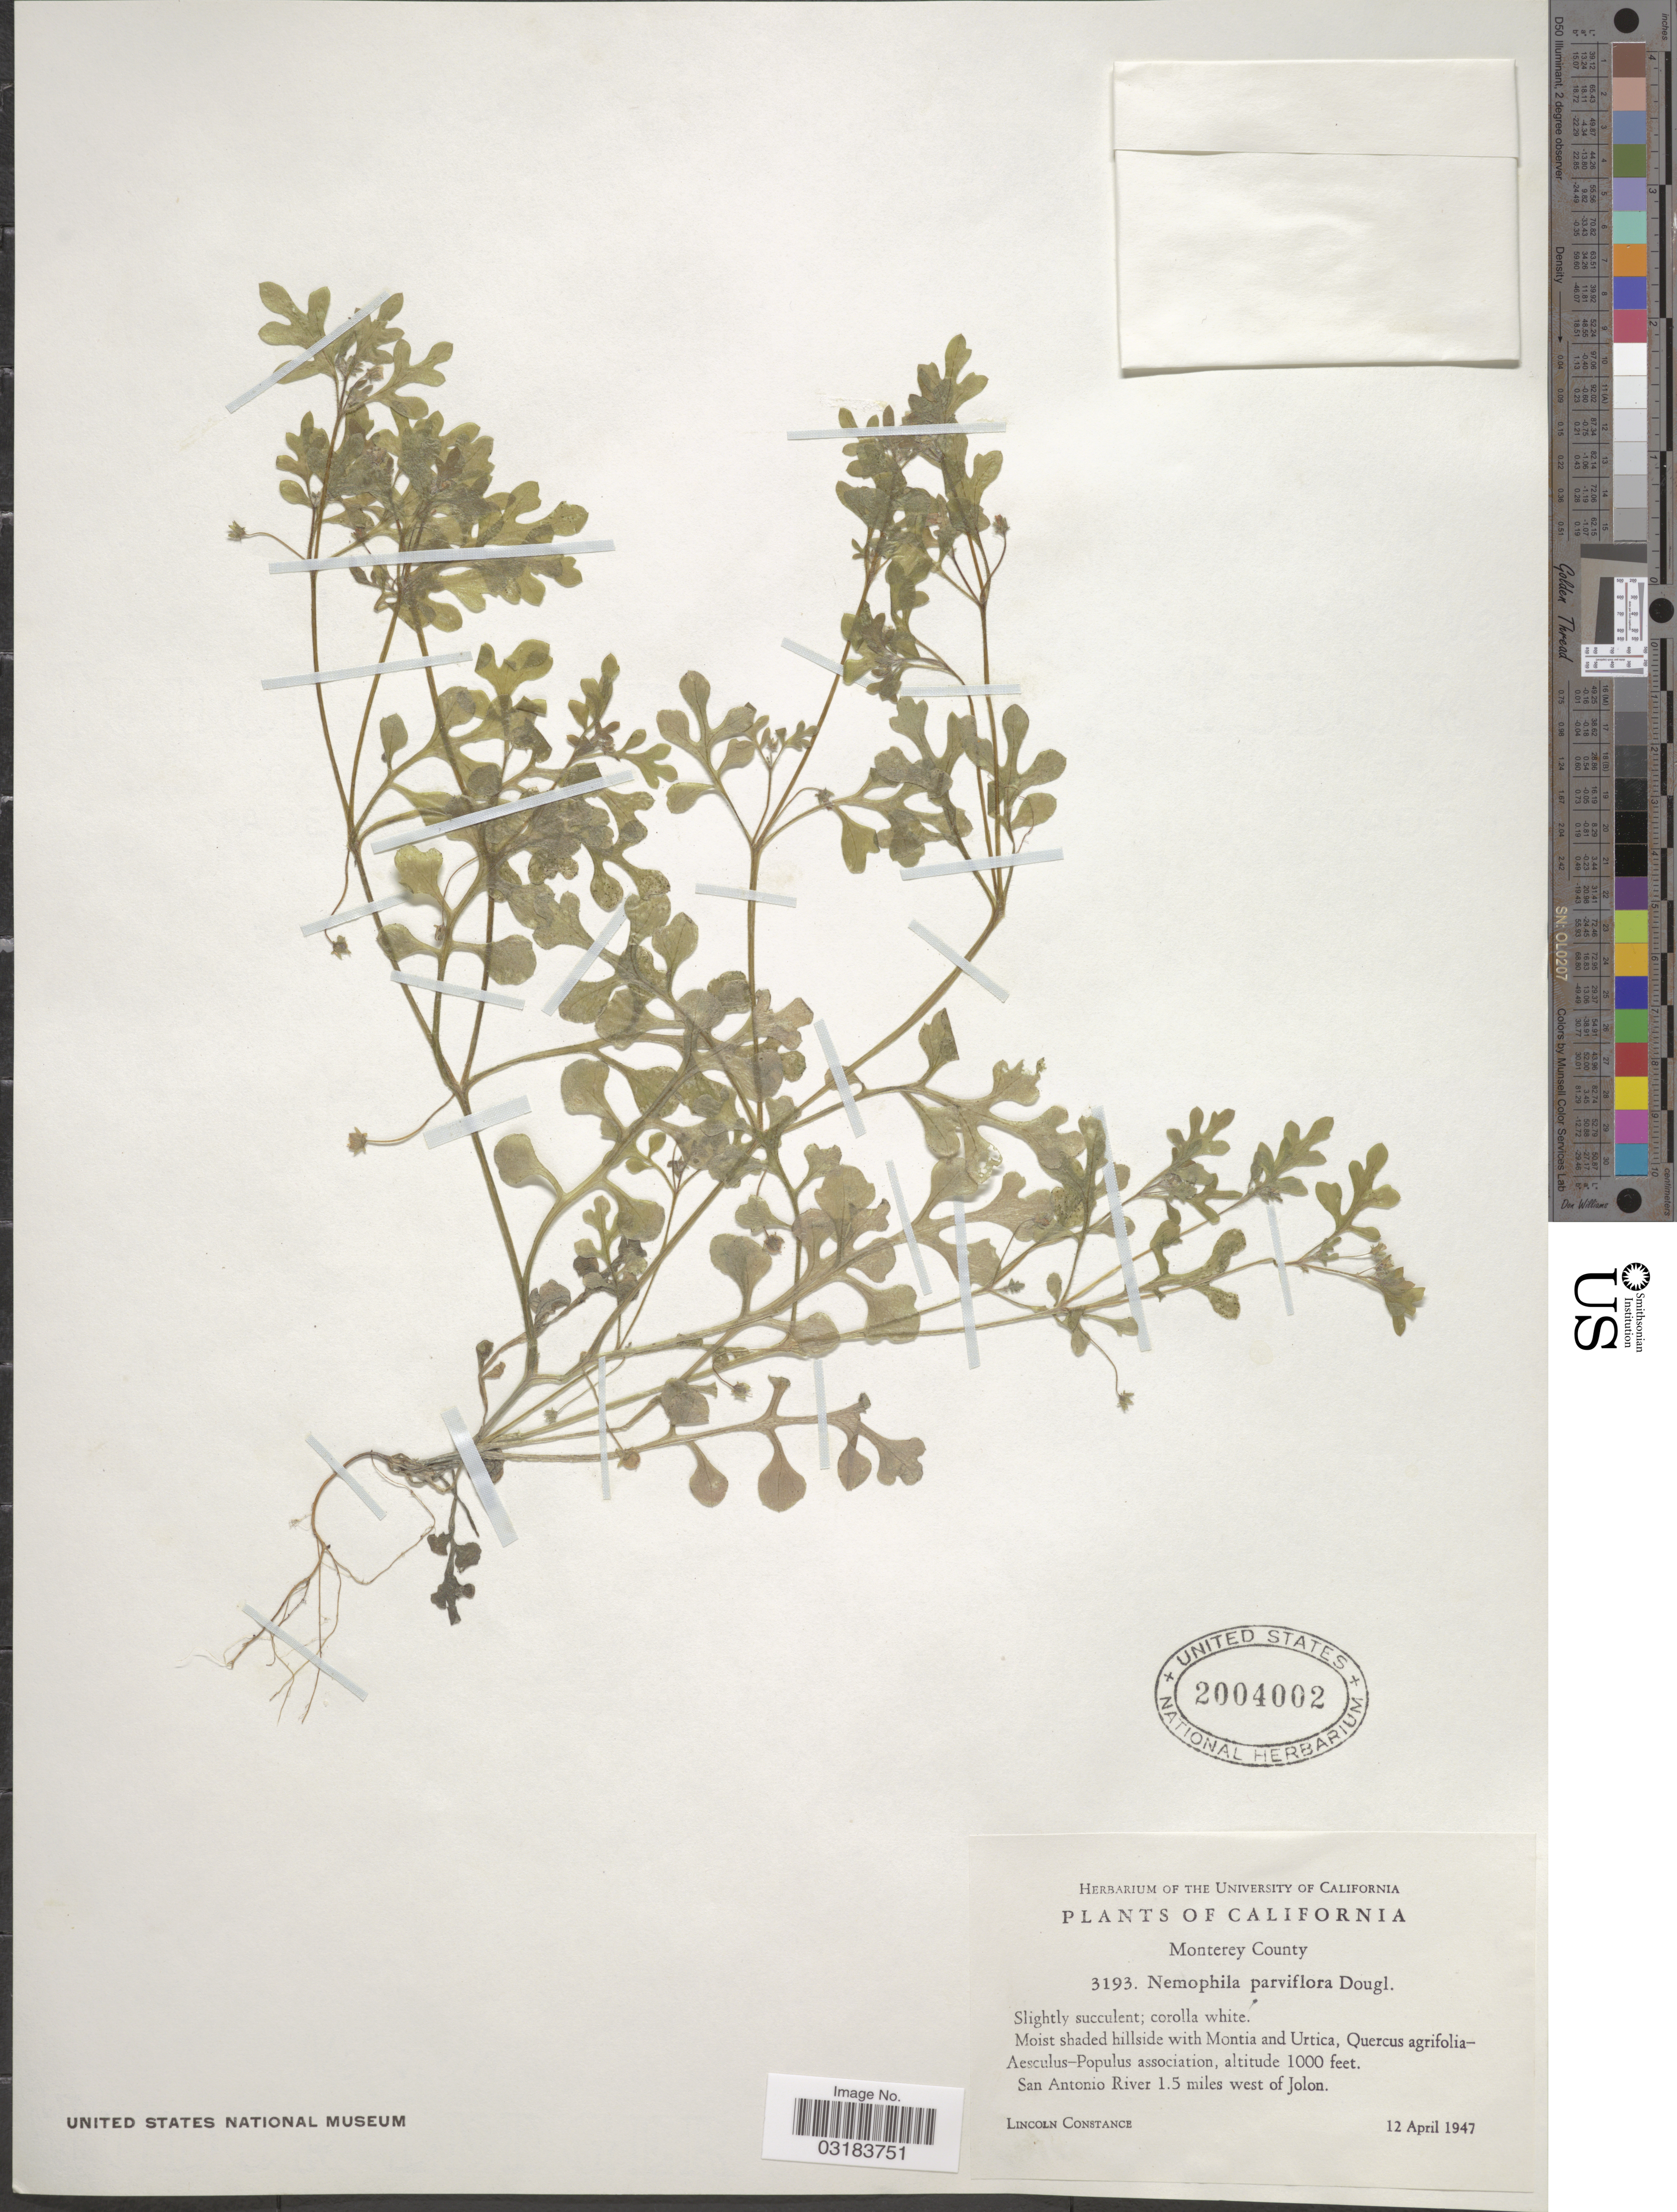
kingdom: Plantae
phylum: Tracheophyta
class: Magnoliopsida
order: Boraginales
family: Hydrophyllaceae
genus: Nemophila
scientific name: Nemophila parviflora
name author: Douglas ex Benth.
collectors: L. Constance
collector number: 3193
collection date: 1947-04-12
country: United States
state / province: California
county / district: Monterey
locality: Monterey County. San Antonio River 1.5 miles west of Jolon.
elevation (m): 305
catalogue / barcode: US 2004002